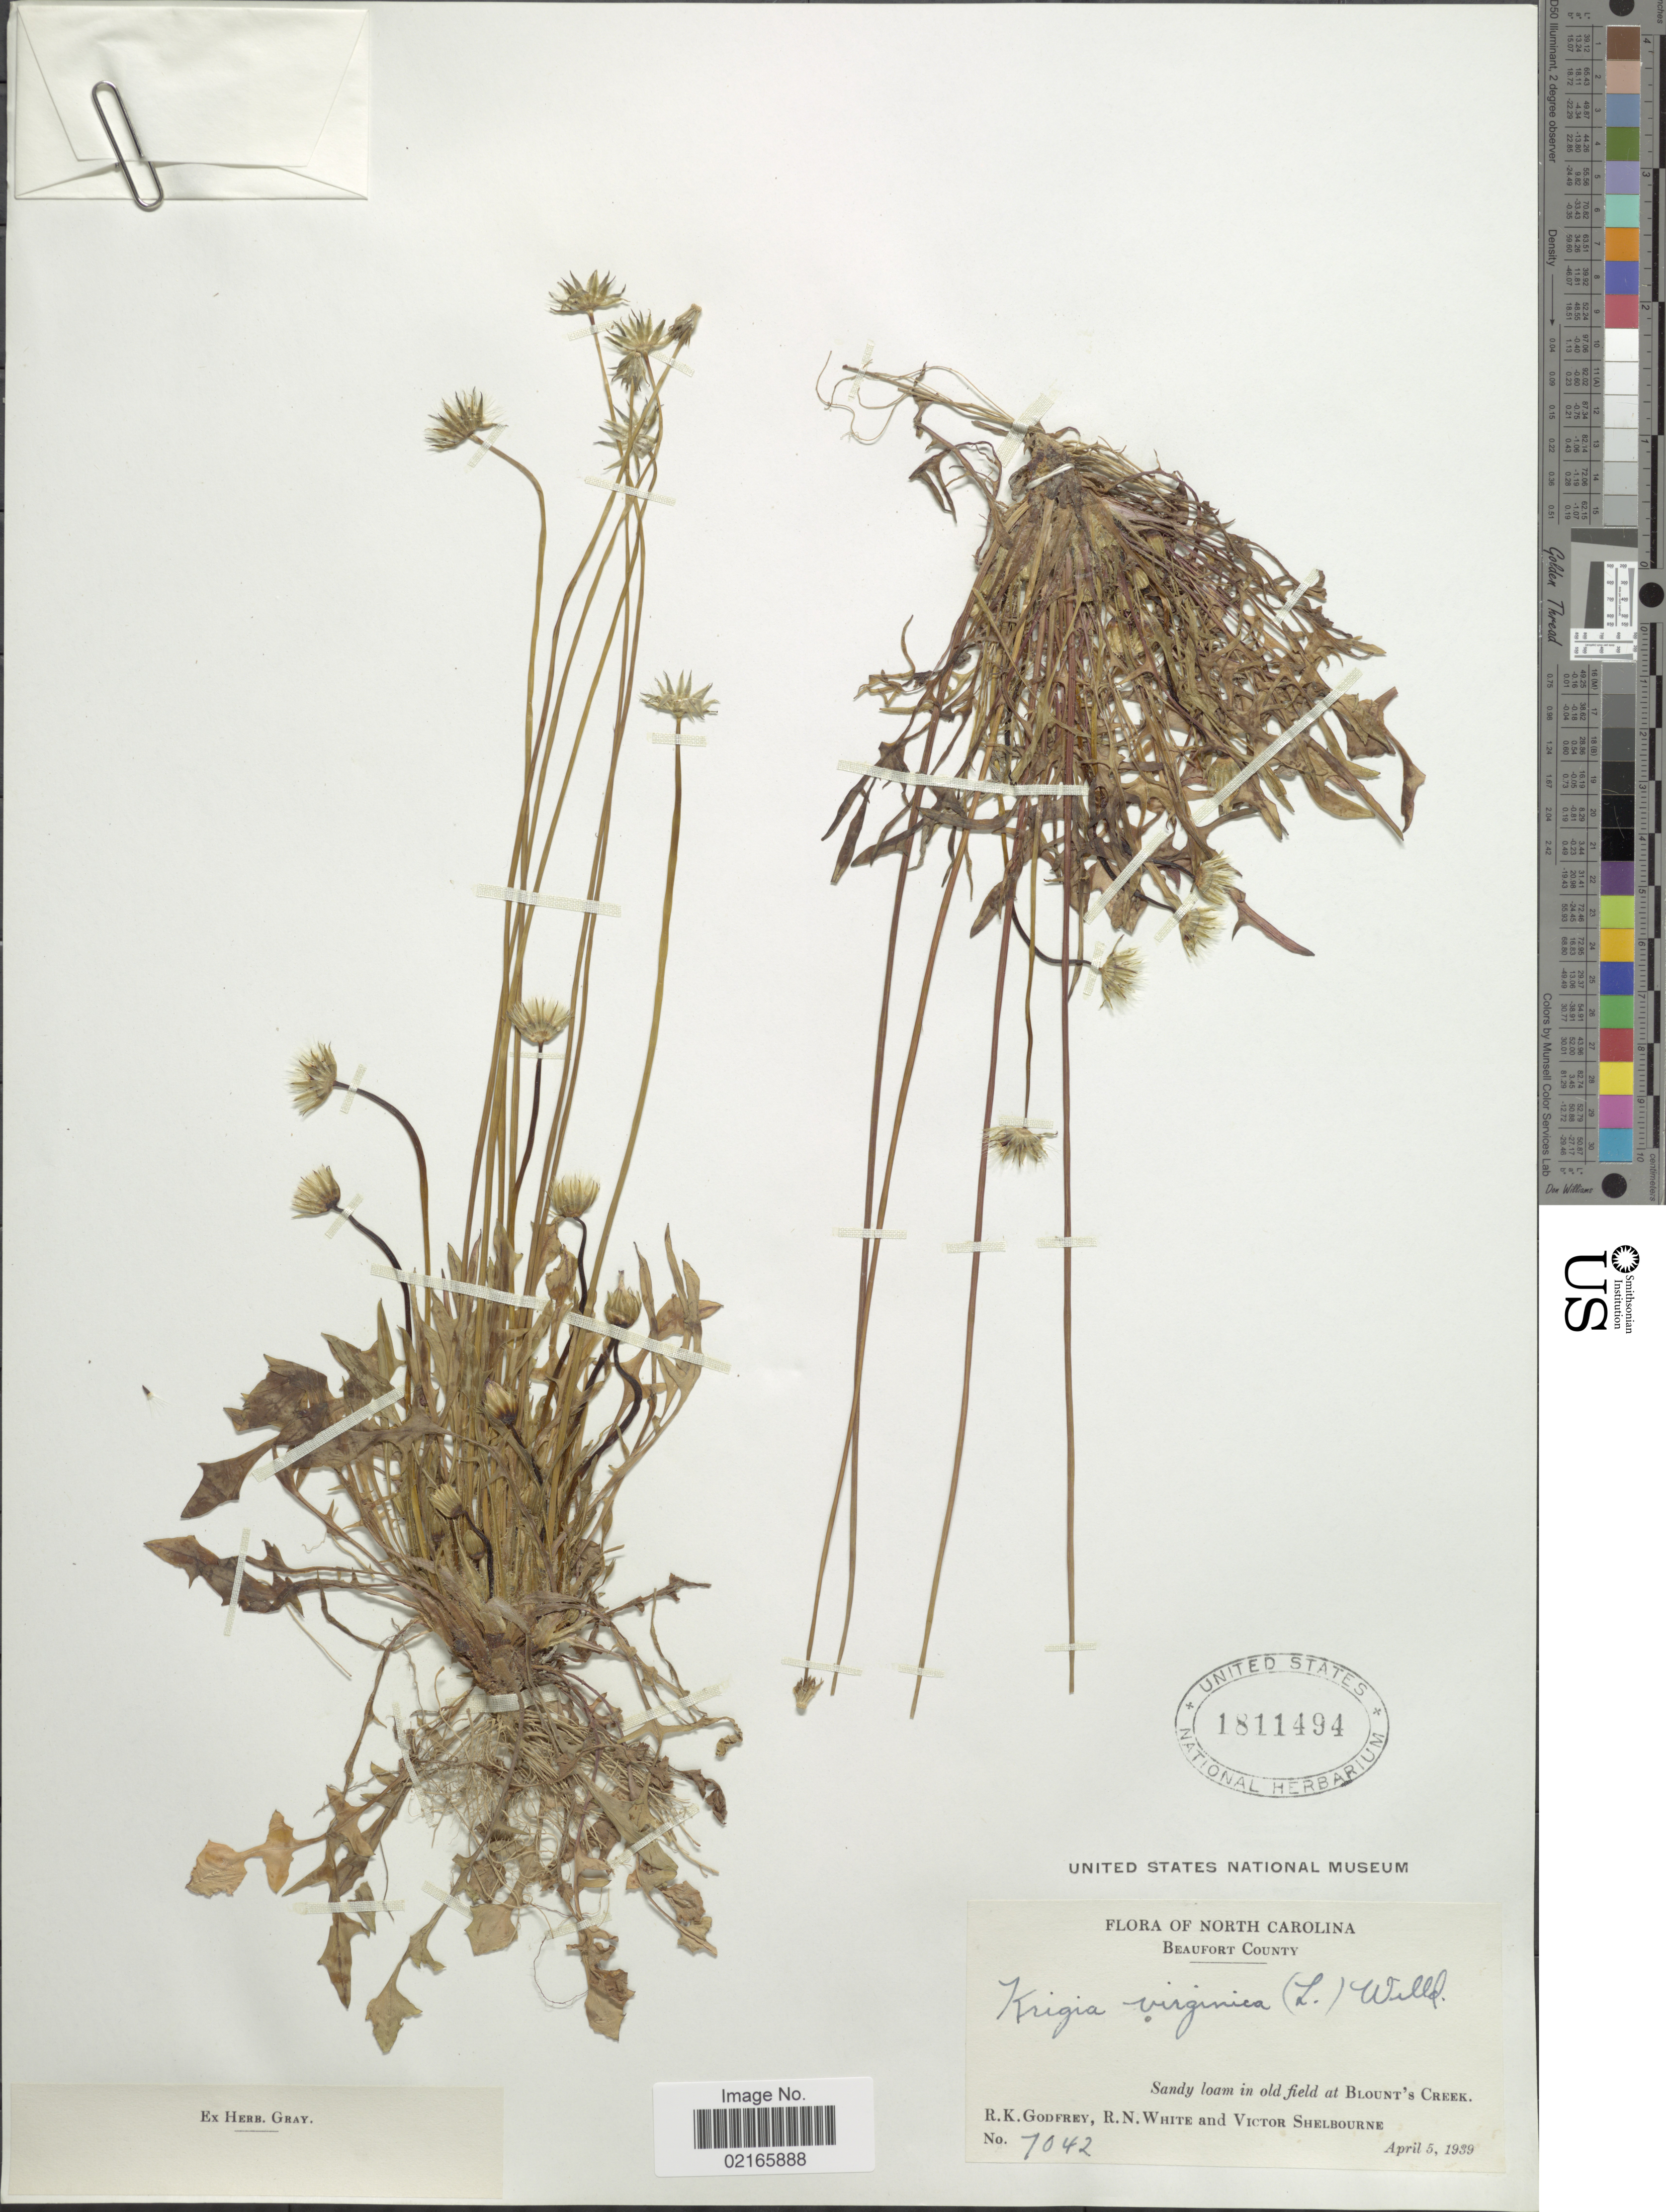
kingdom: Plantae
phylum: Tracheophyta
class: Magnoliopsida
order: Asterales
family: Asteraceae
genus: Krigia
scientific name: Krigia virginica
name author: (L.) Willd.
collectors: R. K. Godfrey, R. N. White & V. Shelbourne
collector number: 7042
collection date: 1939-04-05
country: United States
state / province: North Carolina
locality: Beaufort County, sandy loam in old field at Blount's Creek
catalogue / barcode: US 1811494